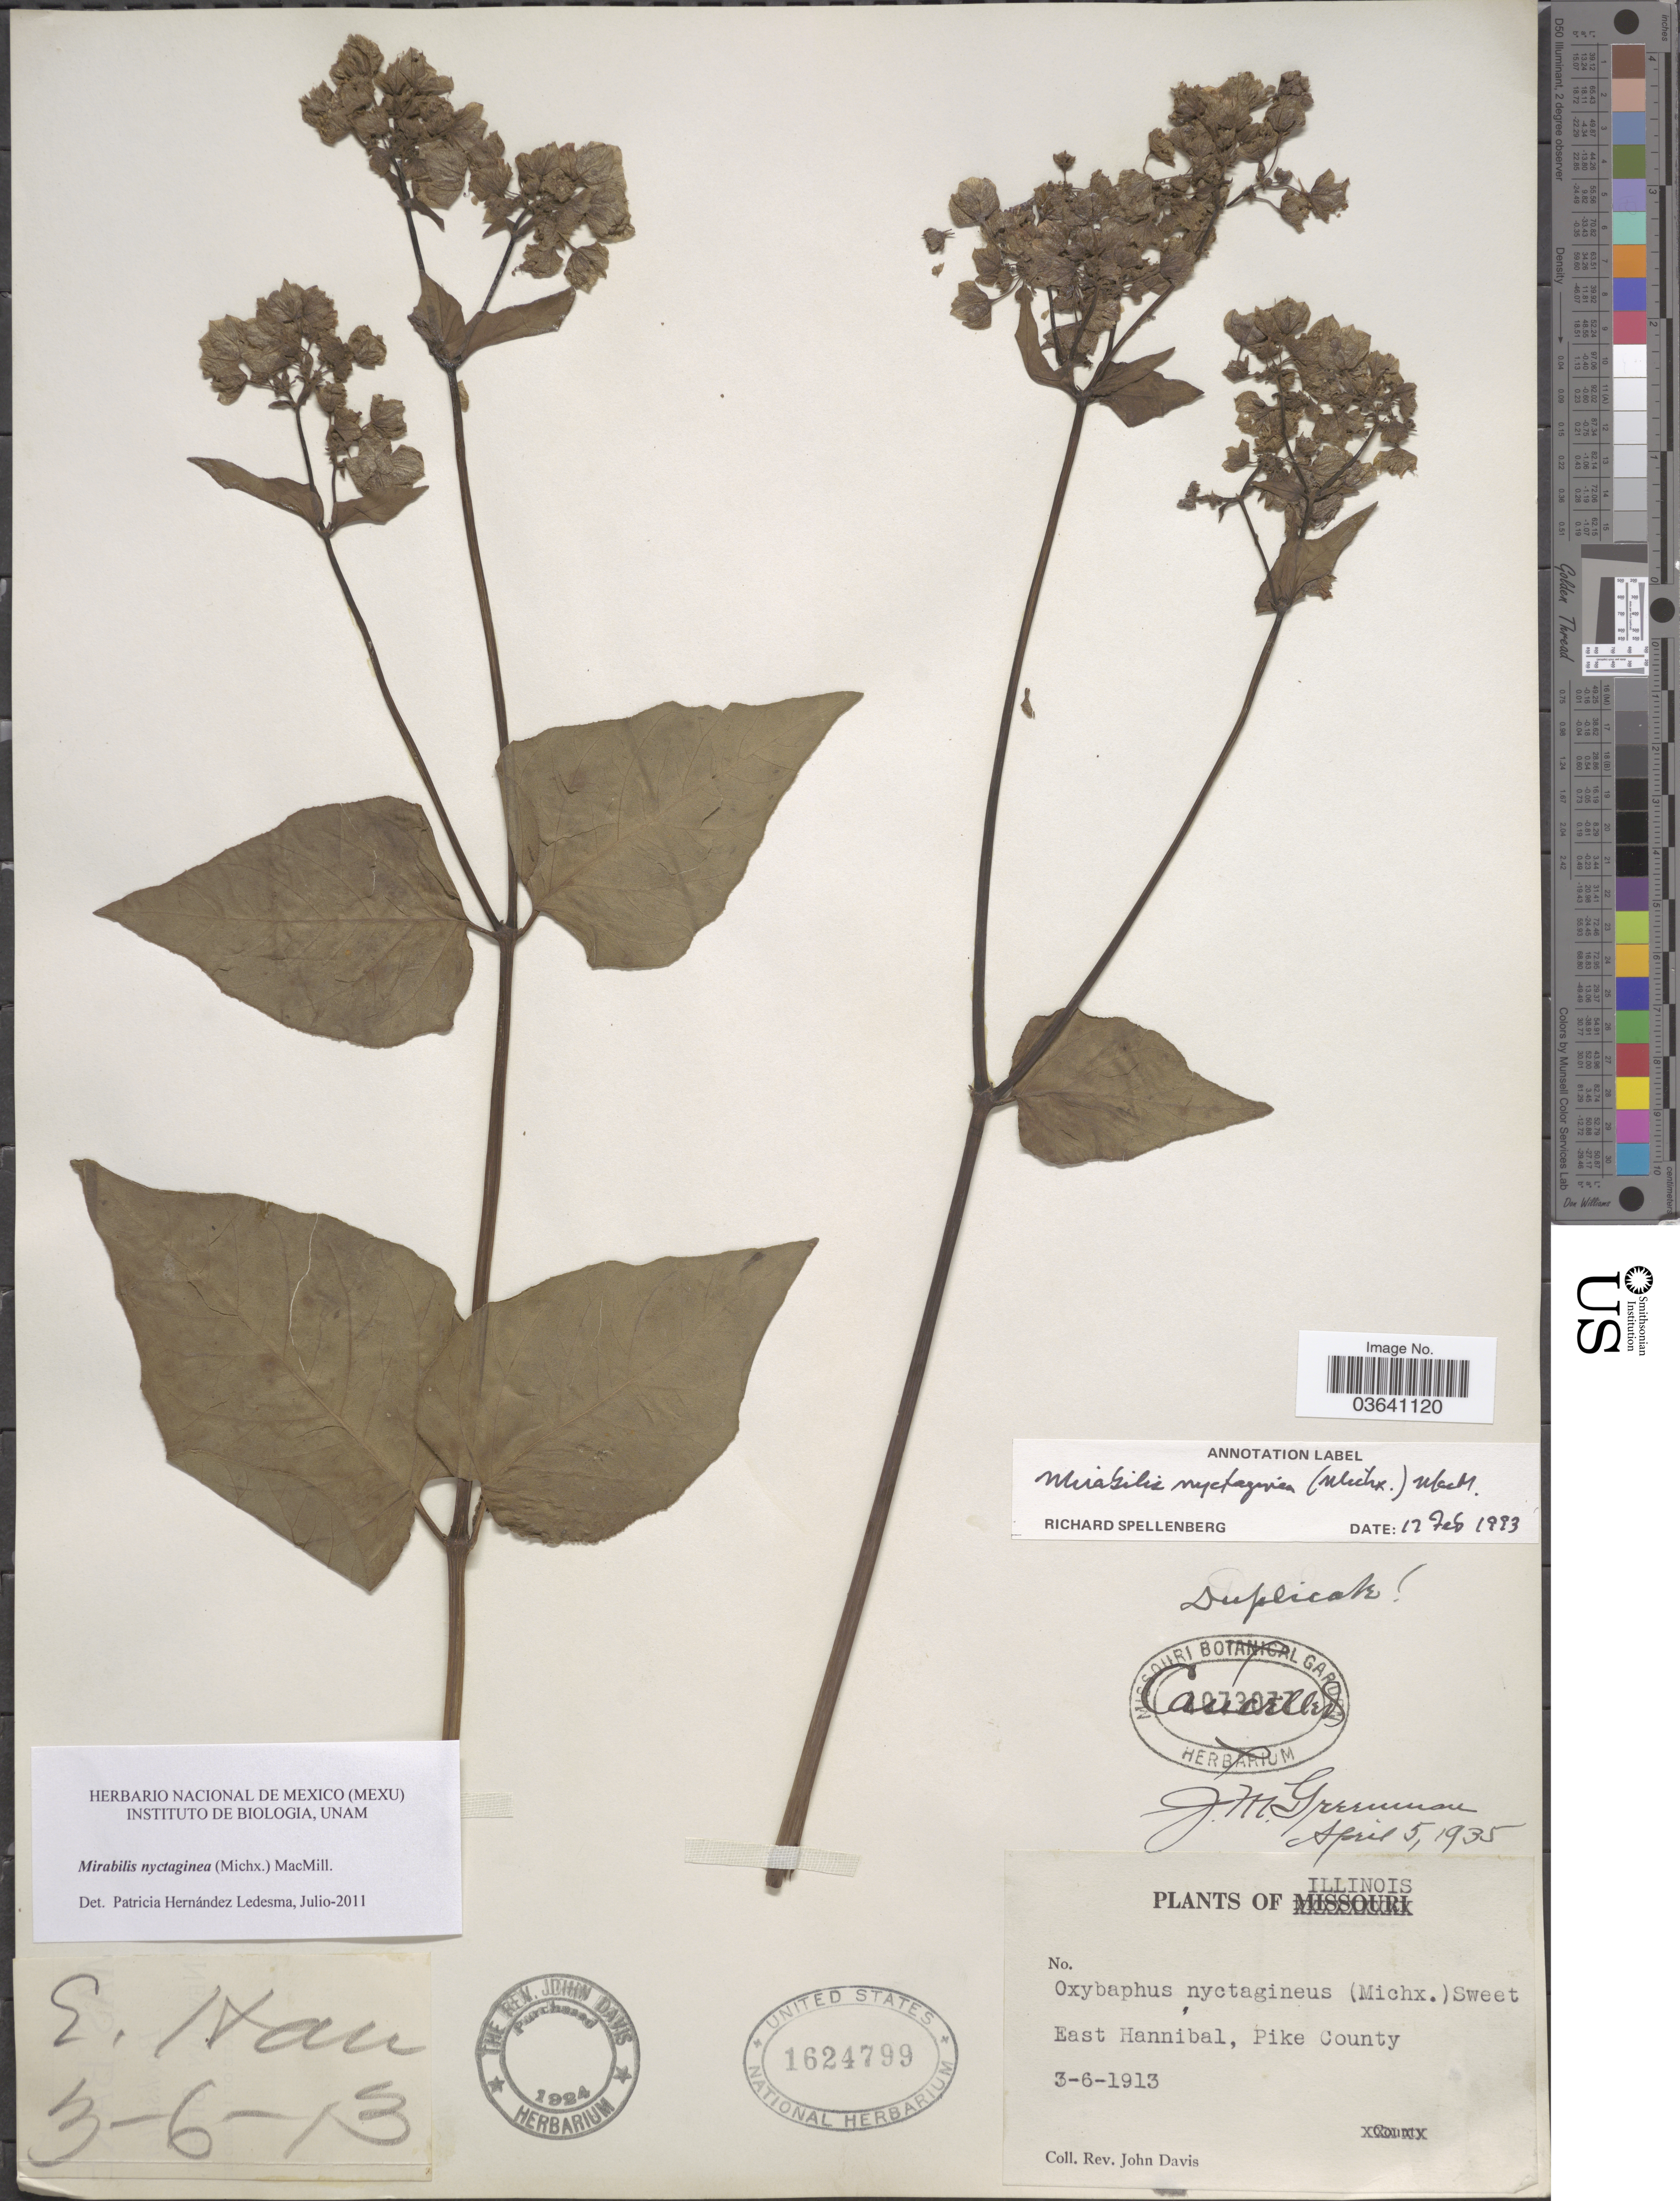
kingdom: Plantae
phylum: Tracheophyta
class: Magnoliopsida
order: Caryophyllales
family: Nyctaginaceae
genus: Mirabilis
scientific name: Mirabilis nyctaginea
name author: (Michx.) MacMill.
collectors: J. Davis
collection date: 1913-03-06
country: United States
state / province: Illinois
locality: East Hannibal, Pike County.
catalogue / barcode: US 1624799